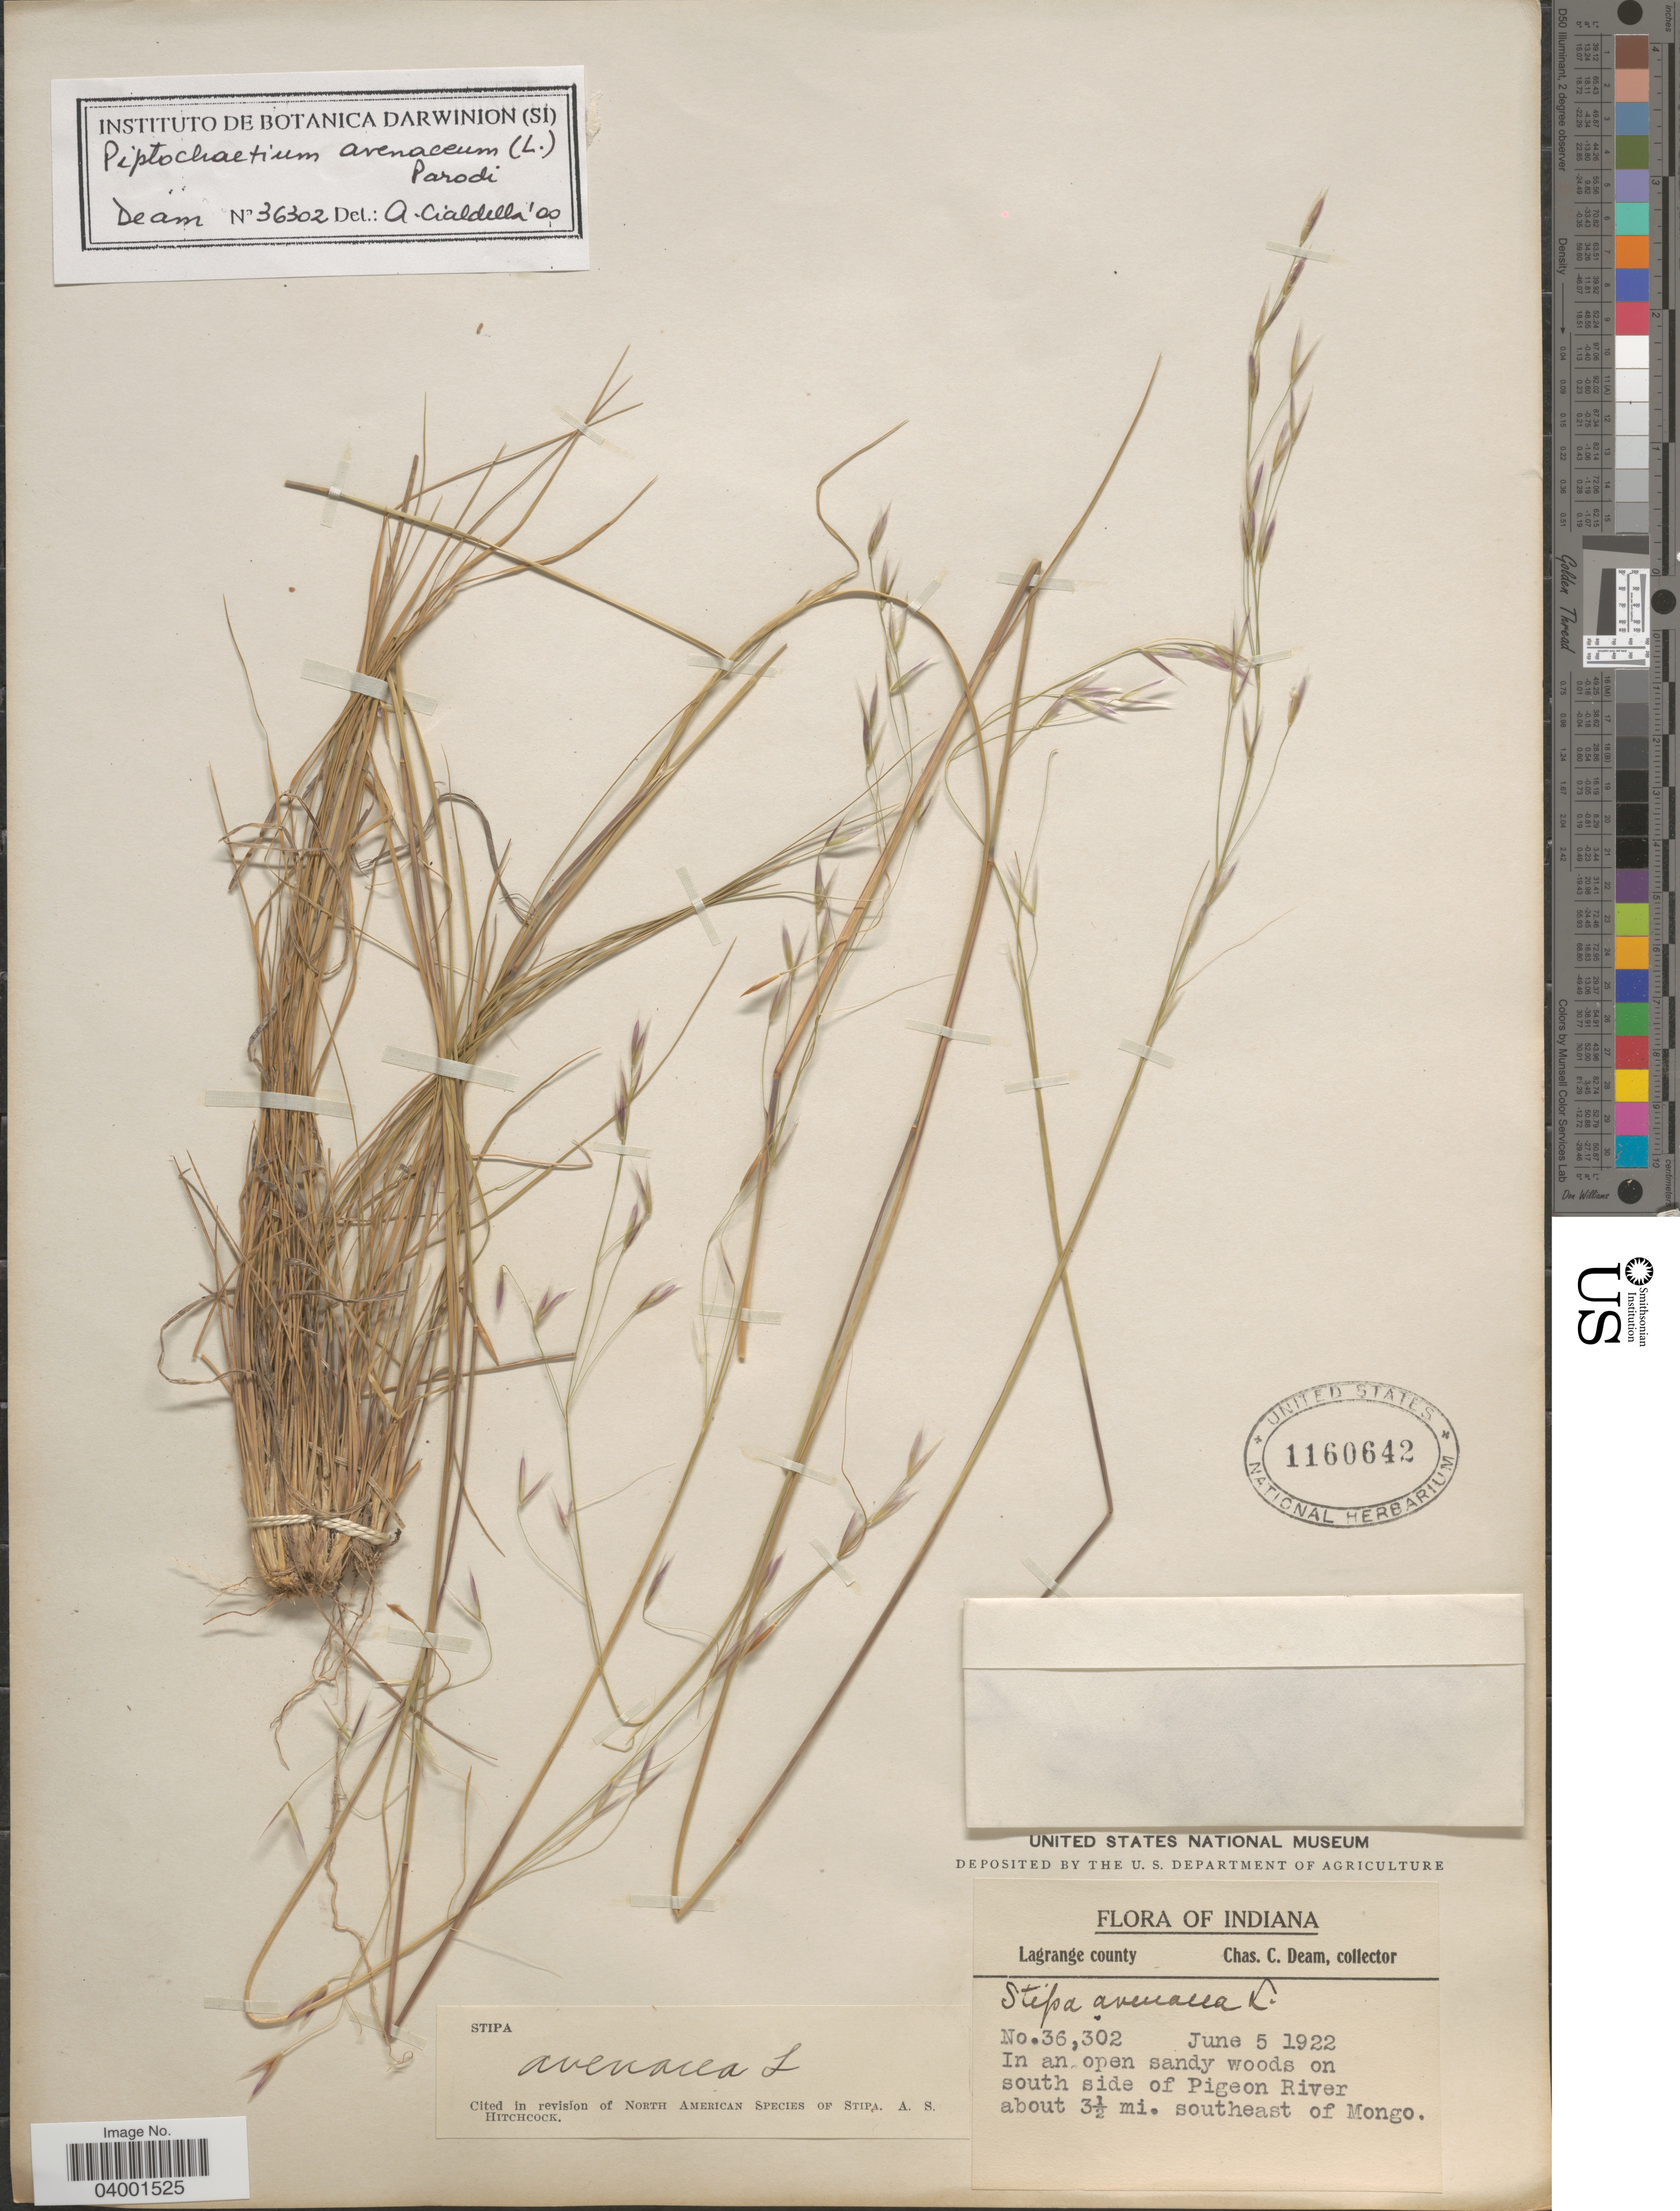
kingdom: Plantae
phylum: Tracheophyta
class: Liliopsida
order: Poales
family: Poaceae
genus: Piptochaetium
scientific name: Piptochaetium avenaceum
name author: (L.) Parodi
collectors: C. C. Deam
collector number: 36302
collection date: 1922-06-05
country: United States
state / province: Indiana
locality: Lagrange county. In an opoen sandy woods on south side of Pigeon River about 3½ mi. southeast of Mongo.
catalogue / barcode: US 1160642